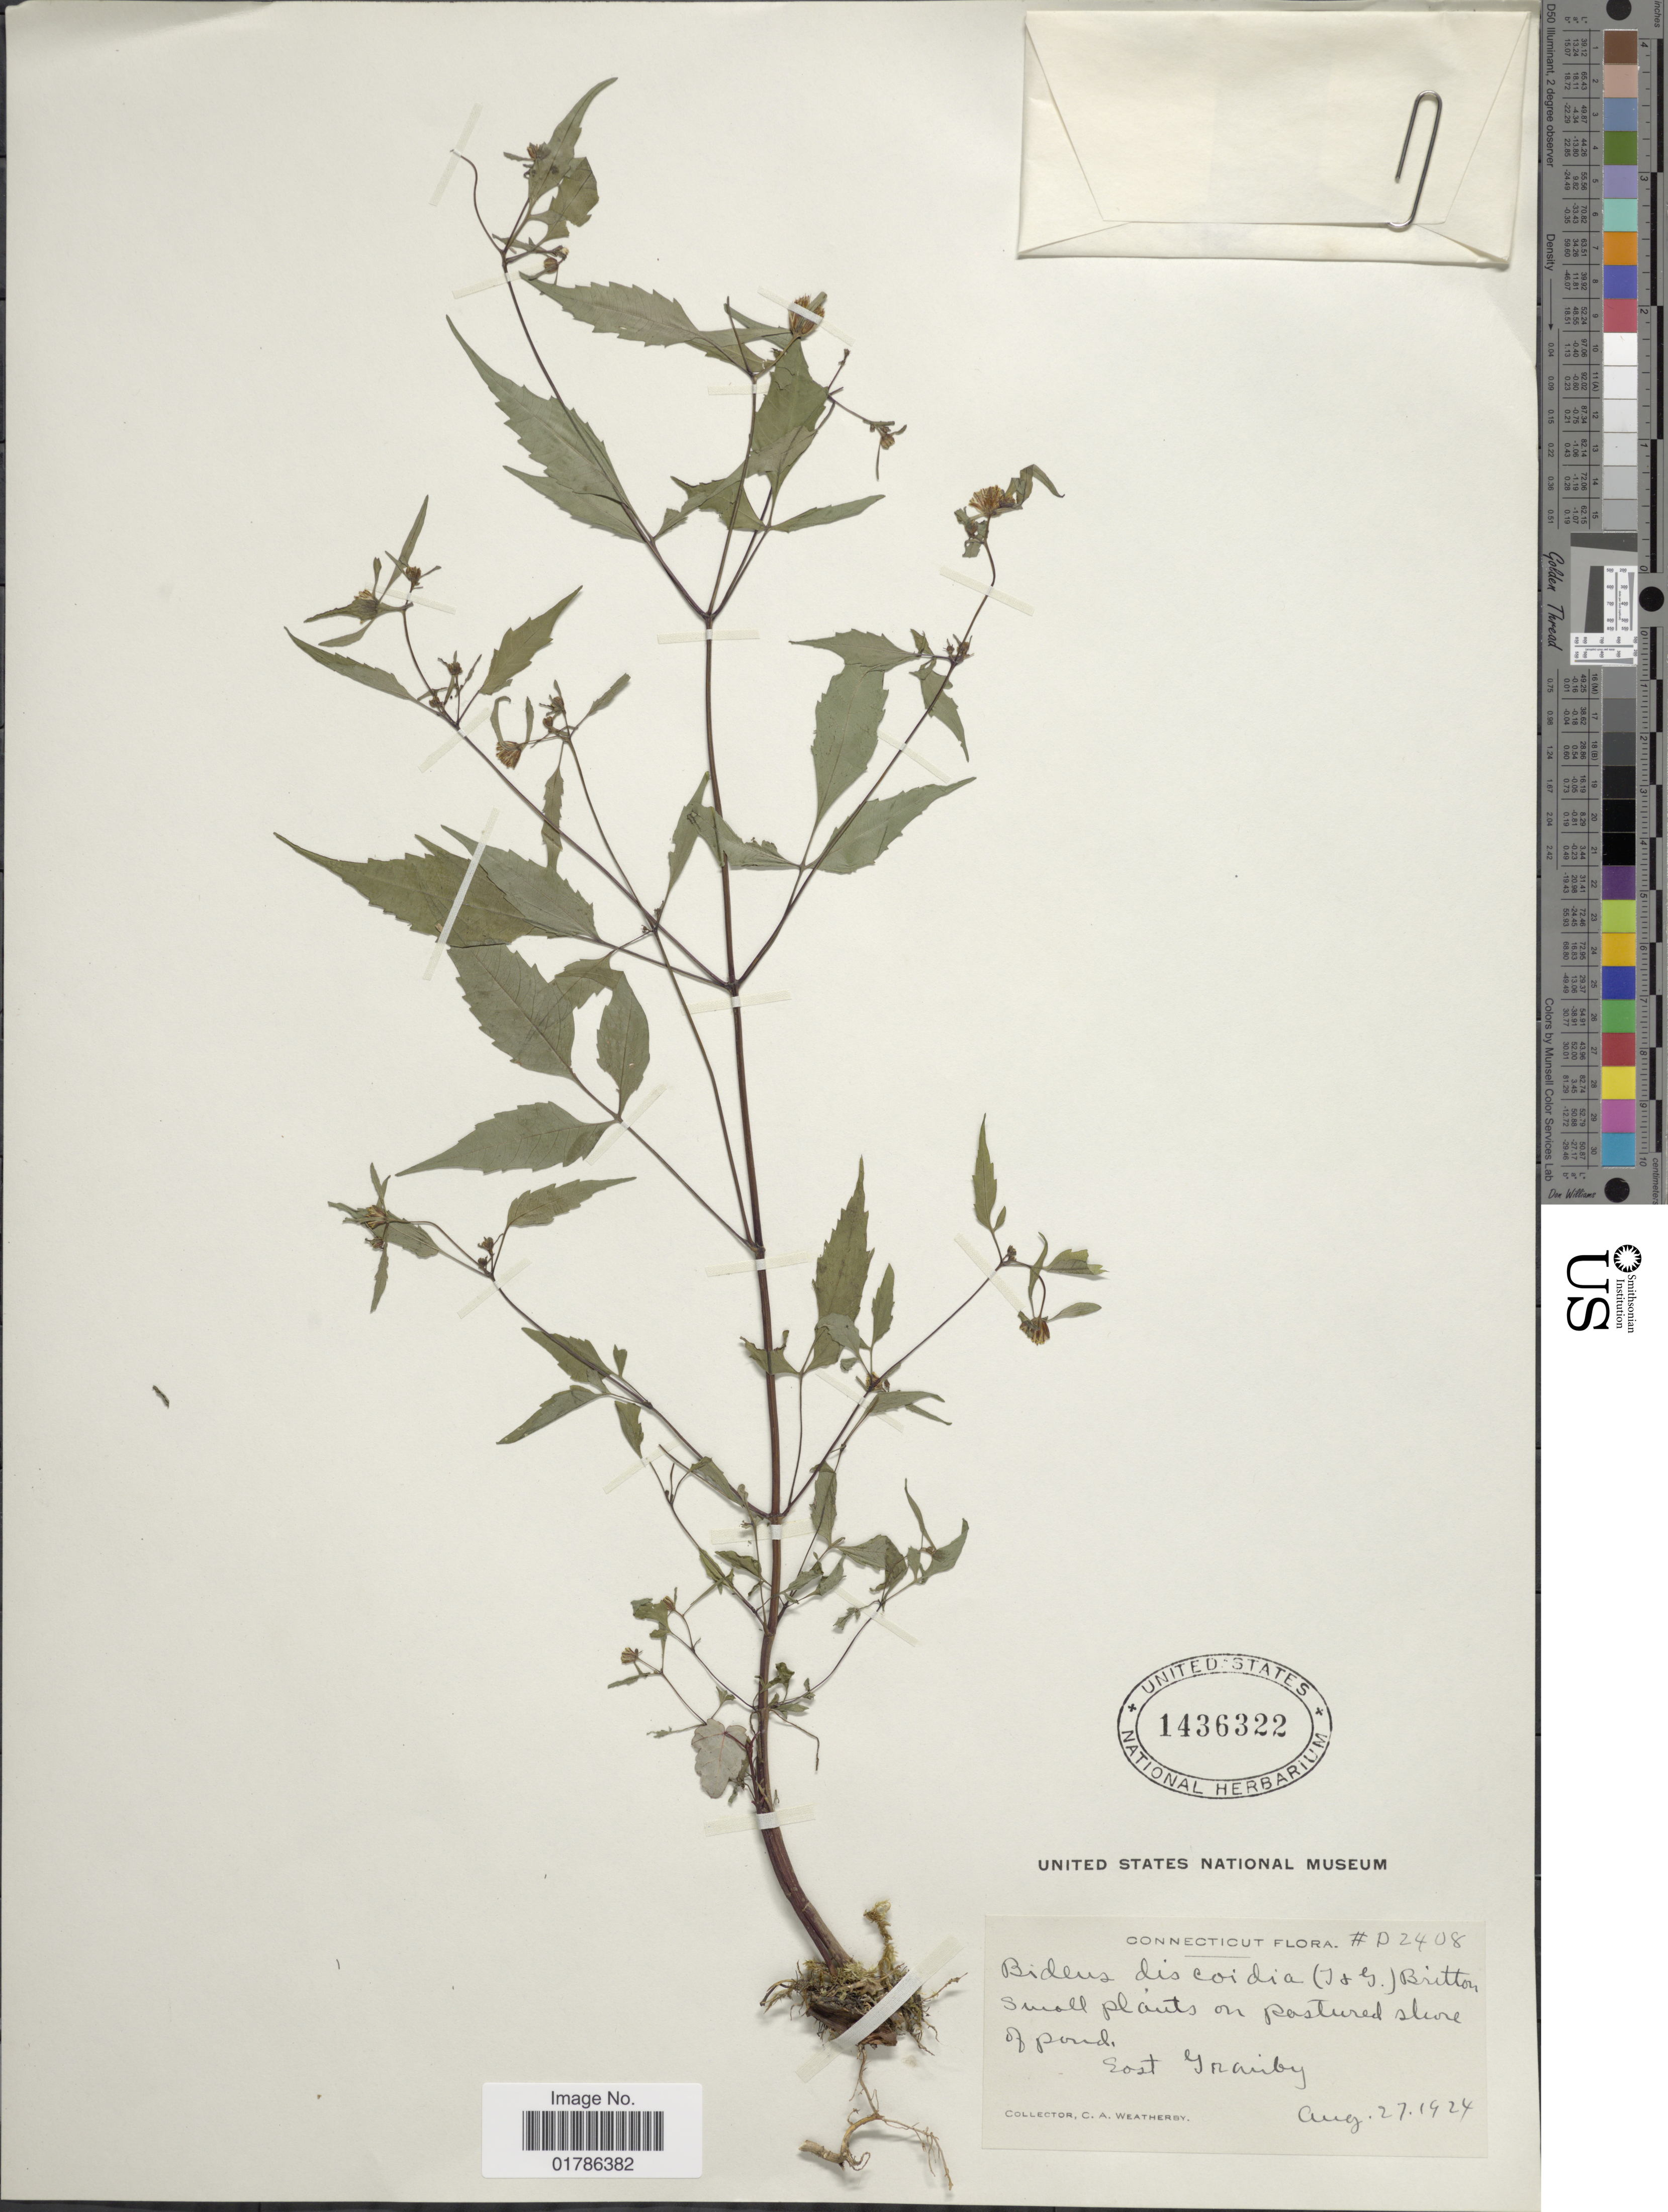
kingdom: Plantae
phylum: Tracheophyta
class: Magnoliopsida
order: Asterales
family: Asteraceae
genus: Bidens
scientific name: Bidens discoidea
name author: (Torr. & A. Gray) Britton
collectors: C. A. Weatherby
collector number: D2408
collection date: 1924-08-27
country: United States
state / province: Connecticut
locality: East Granby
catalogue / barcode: US 1436322